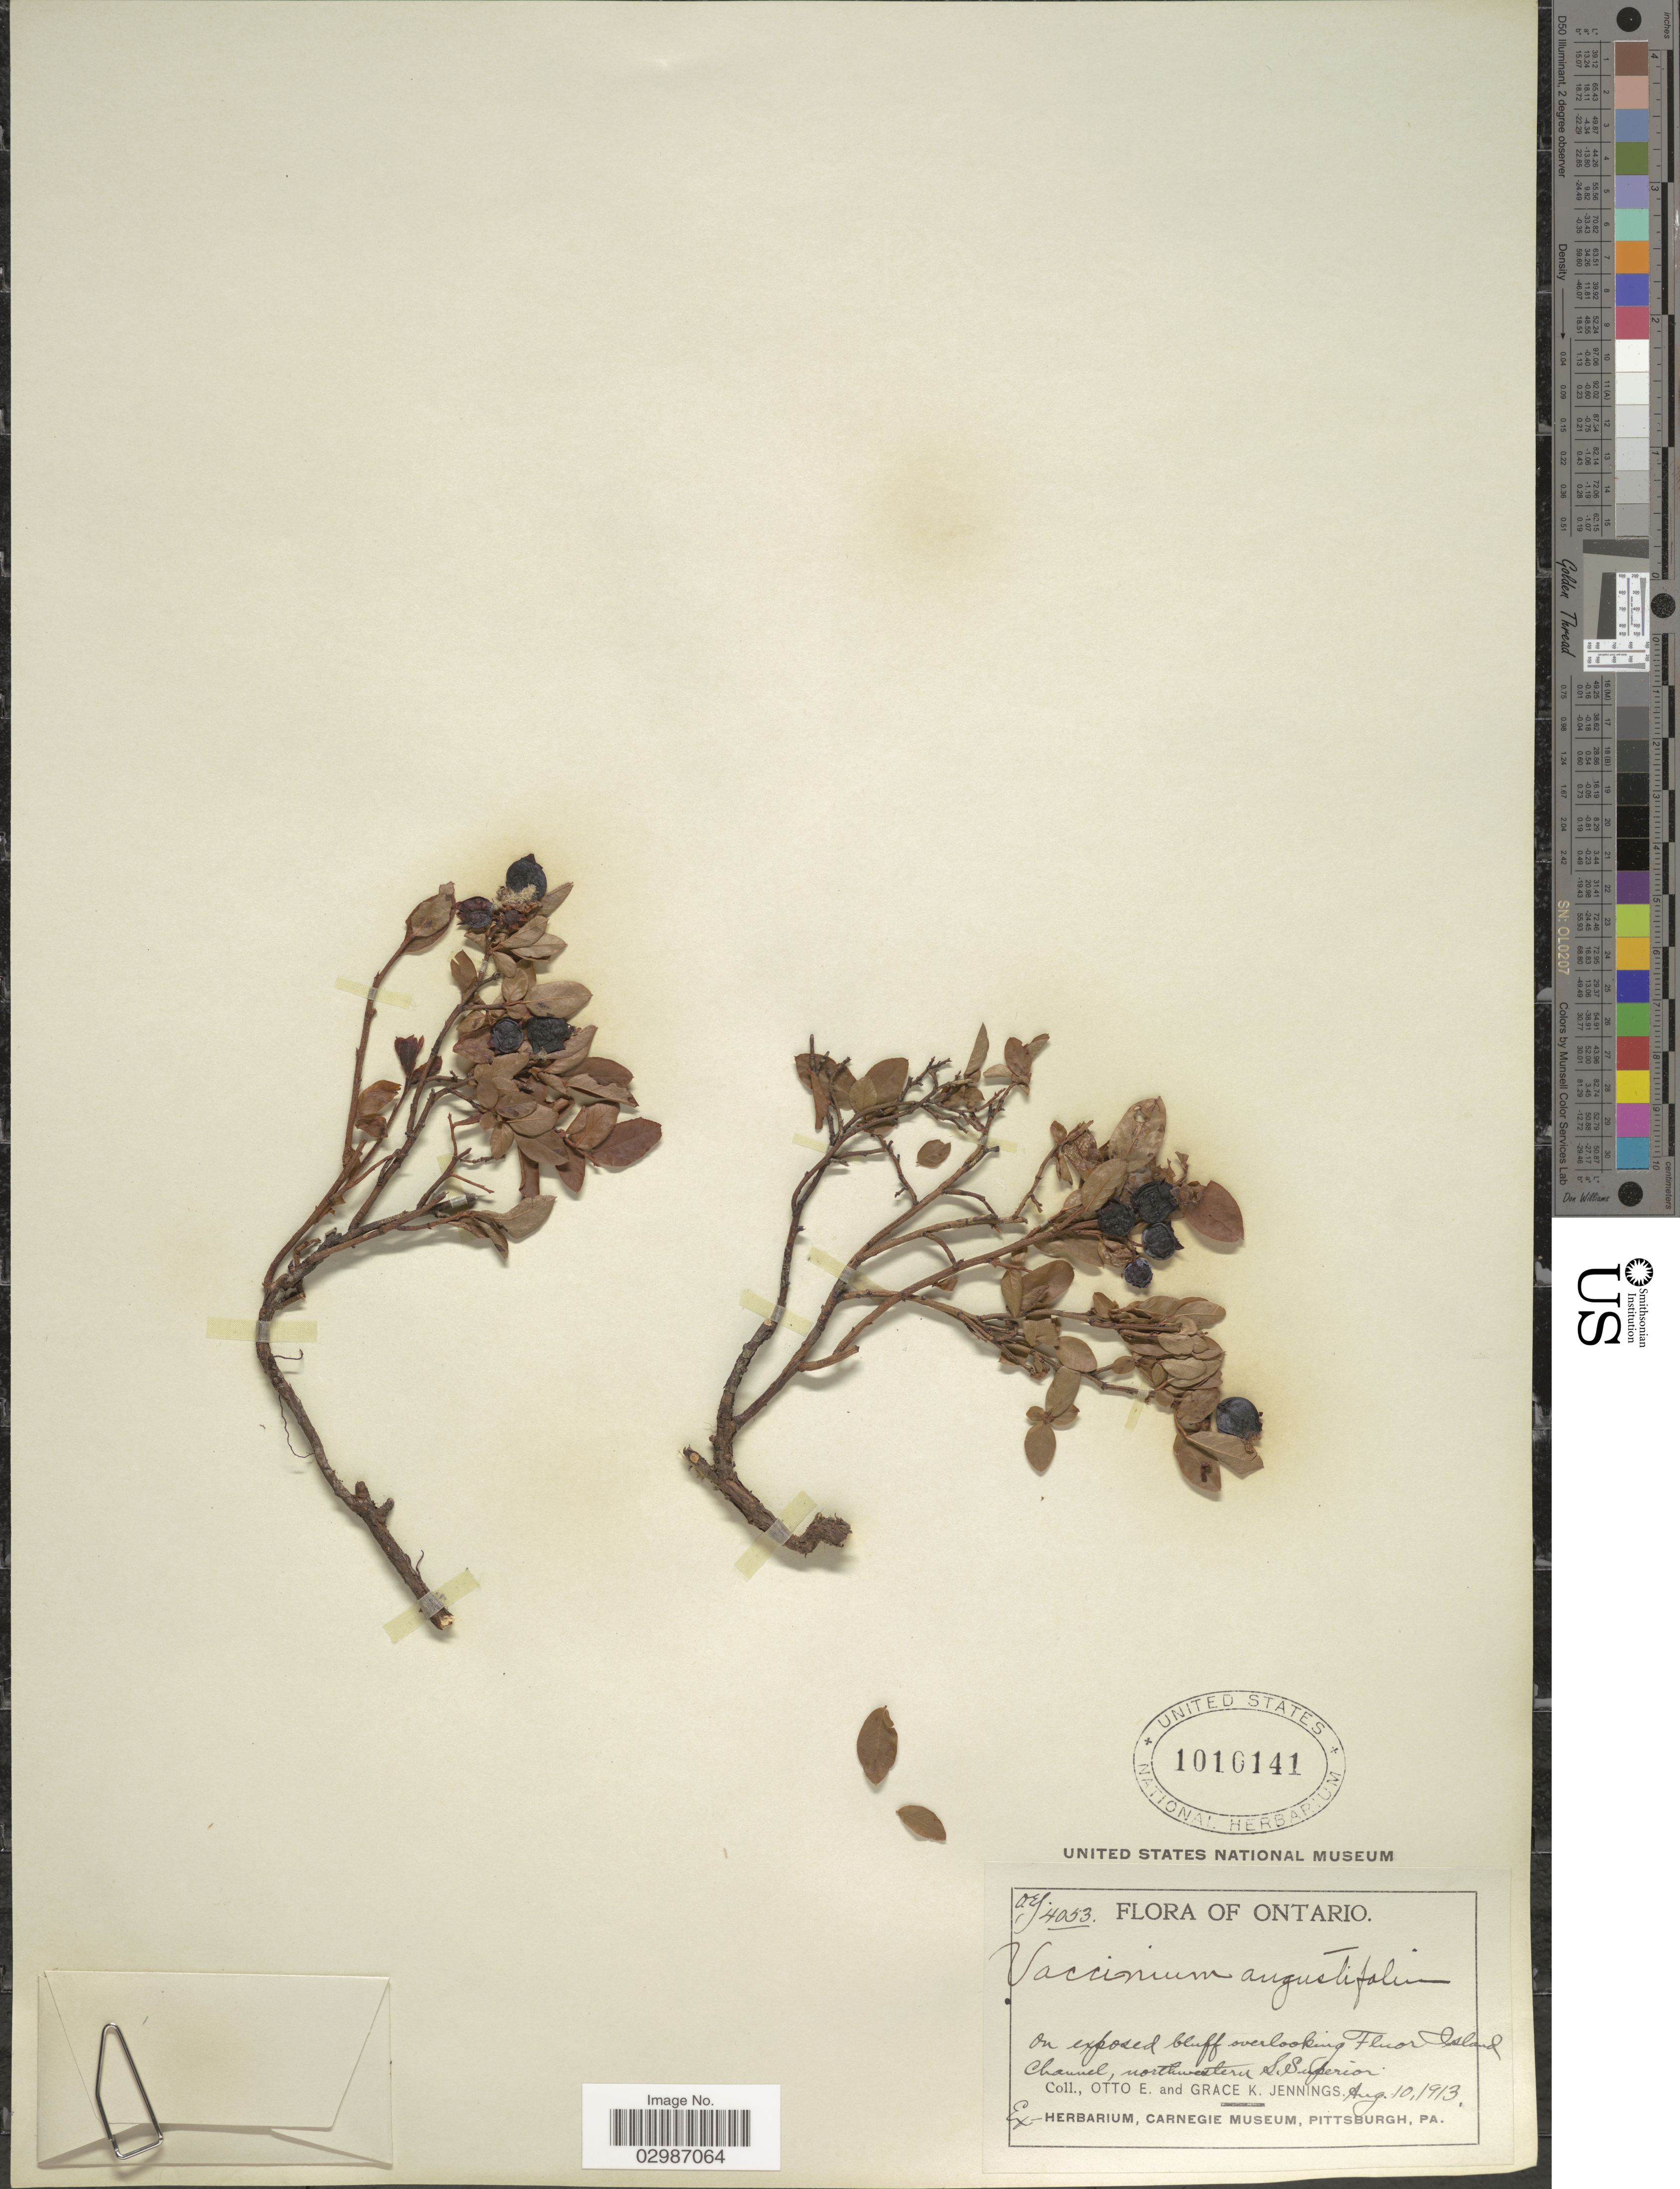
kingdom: Plantae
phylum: Tracheophyta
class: Magnoliopsida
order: Ericales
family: Ericaceae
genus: Vaccinium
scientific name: Vaccinium angustifolium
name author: Aiton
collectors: O. E. Jennings & G. K. Jennings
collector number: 4053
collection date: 1913-08-10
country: Canada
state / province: Ontario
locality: On exposed bluff overlooking Fluor Island Channel, northwestern S. Superior.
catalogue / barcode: US 1010141